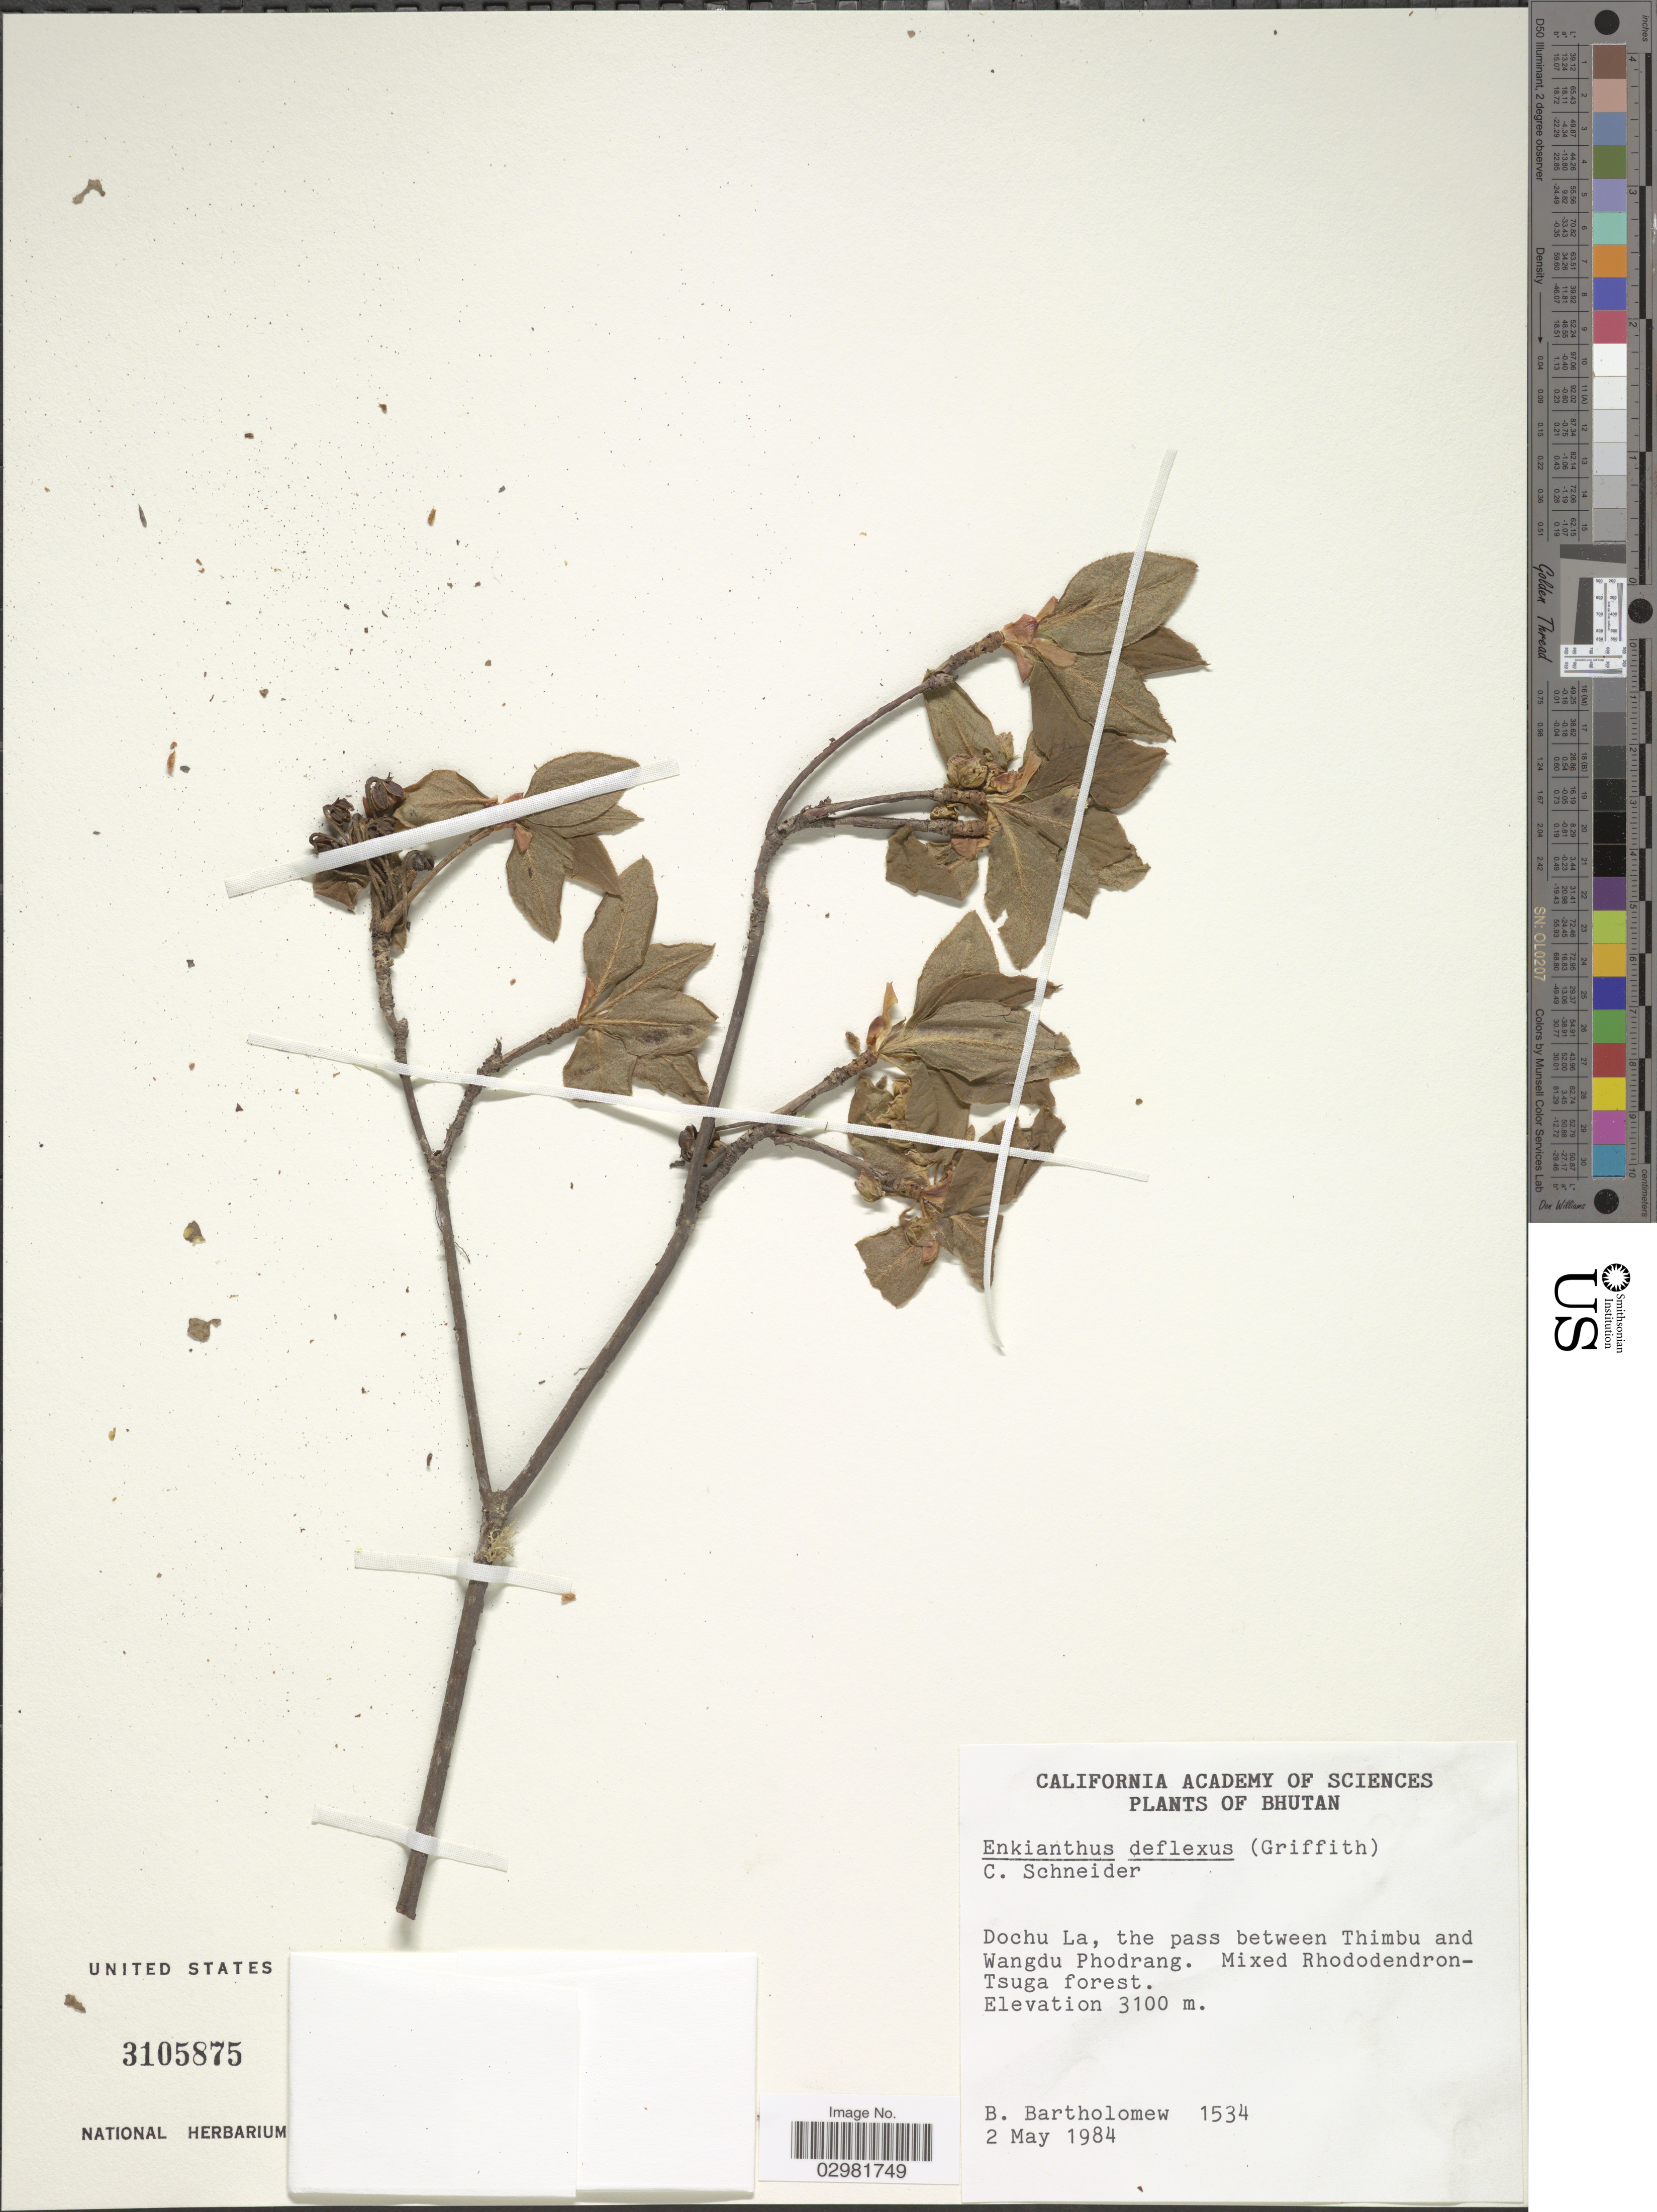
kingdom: Plantae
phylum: Tracheophyta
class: Magnoliopsida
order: Ericales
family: Ericaceae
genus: Enkianthus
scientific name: Enkianthus deflexus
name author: (Griff.) C.K. Schneid.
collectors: B. Bartholomew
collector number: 1534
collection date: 1984-05-02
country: Bhutan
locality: Dochu La, the pass between Thimbu and Wangdu Phodrang.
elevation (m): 3100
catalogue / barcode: US 3105875